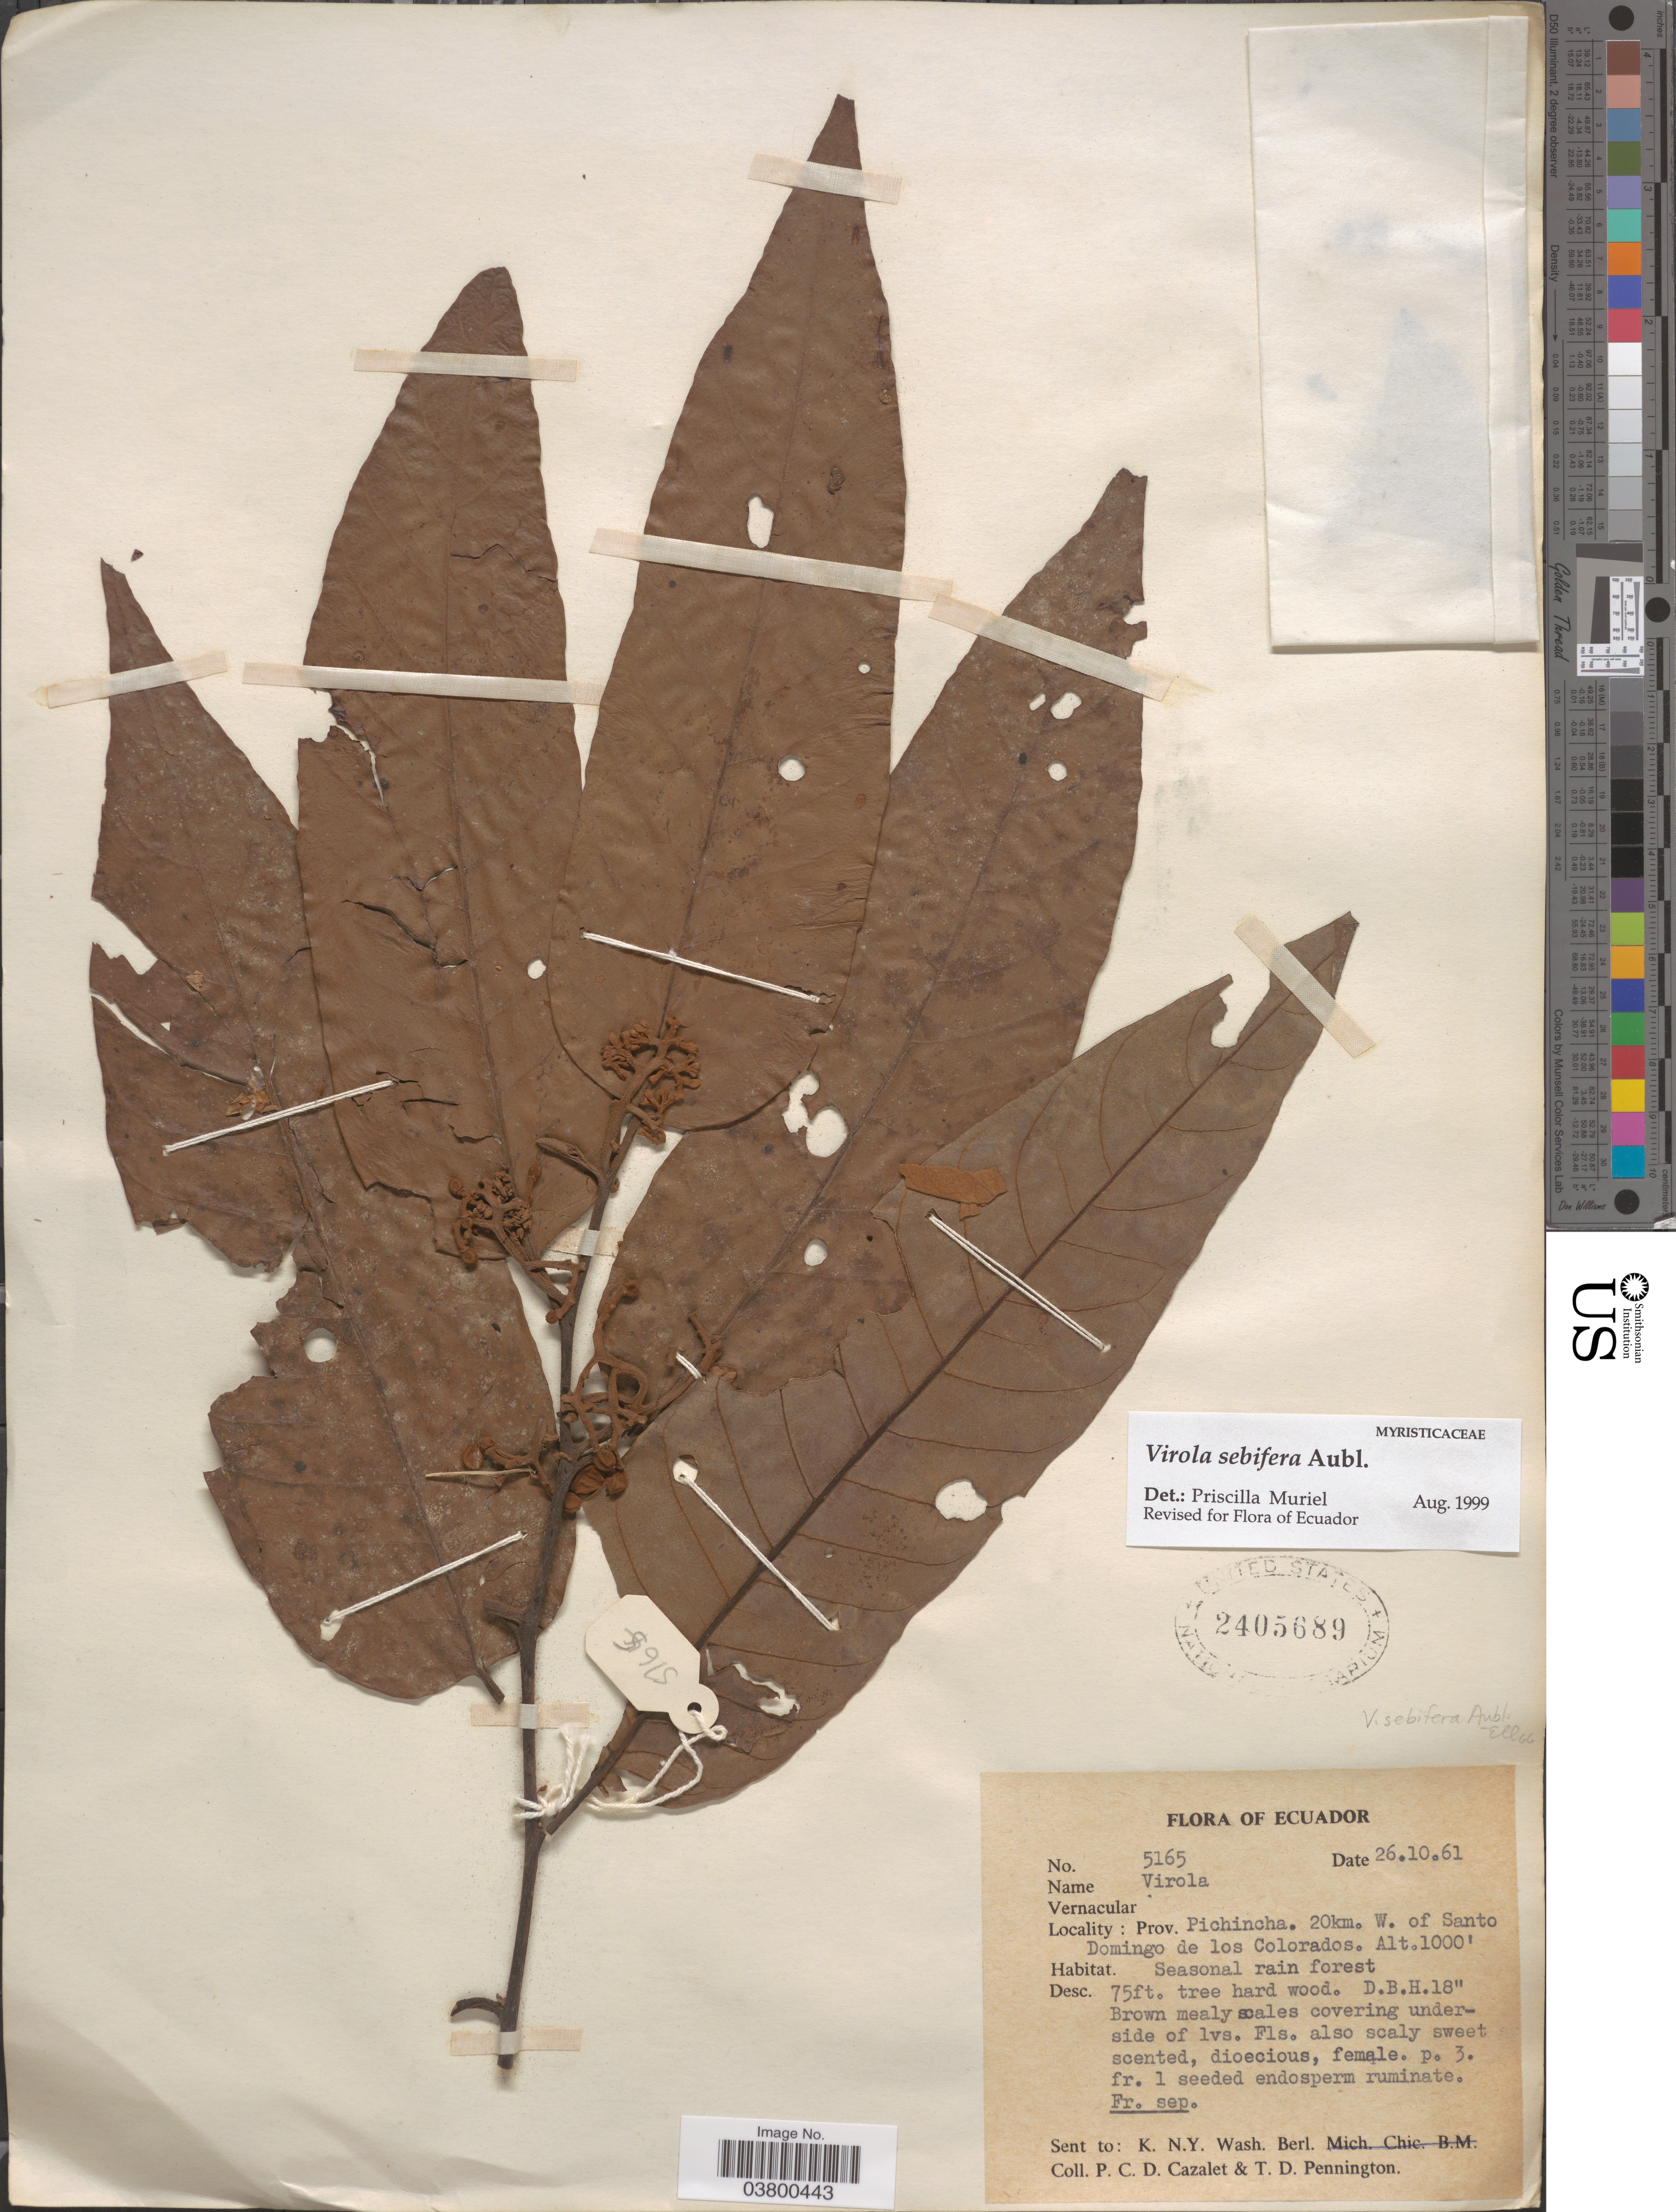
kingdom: Plantae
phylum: Tracheophyta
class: Magnoliopsida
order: Magnoliales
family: Myristicaceae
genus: Virola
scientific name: Virola sebifera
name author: Aubl.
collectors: P. C. D. Cazalet & T. D. Pennington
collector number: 5165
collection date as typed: Transcribed d/m/y: 26/10/61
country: Ecuador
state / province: Pichincha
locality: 20km. W. of Santo Domingo de los Colorados.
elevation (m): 305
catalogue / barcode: US 2405689